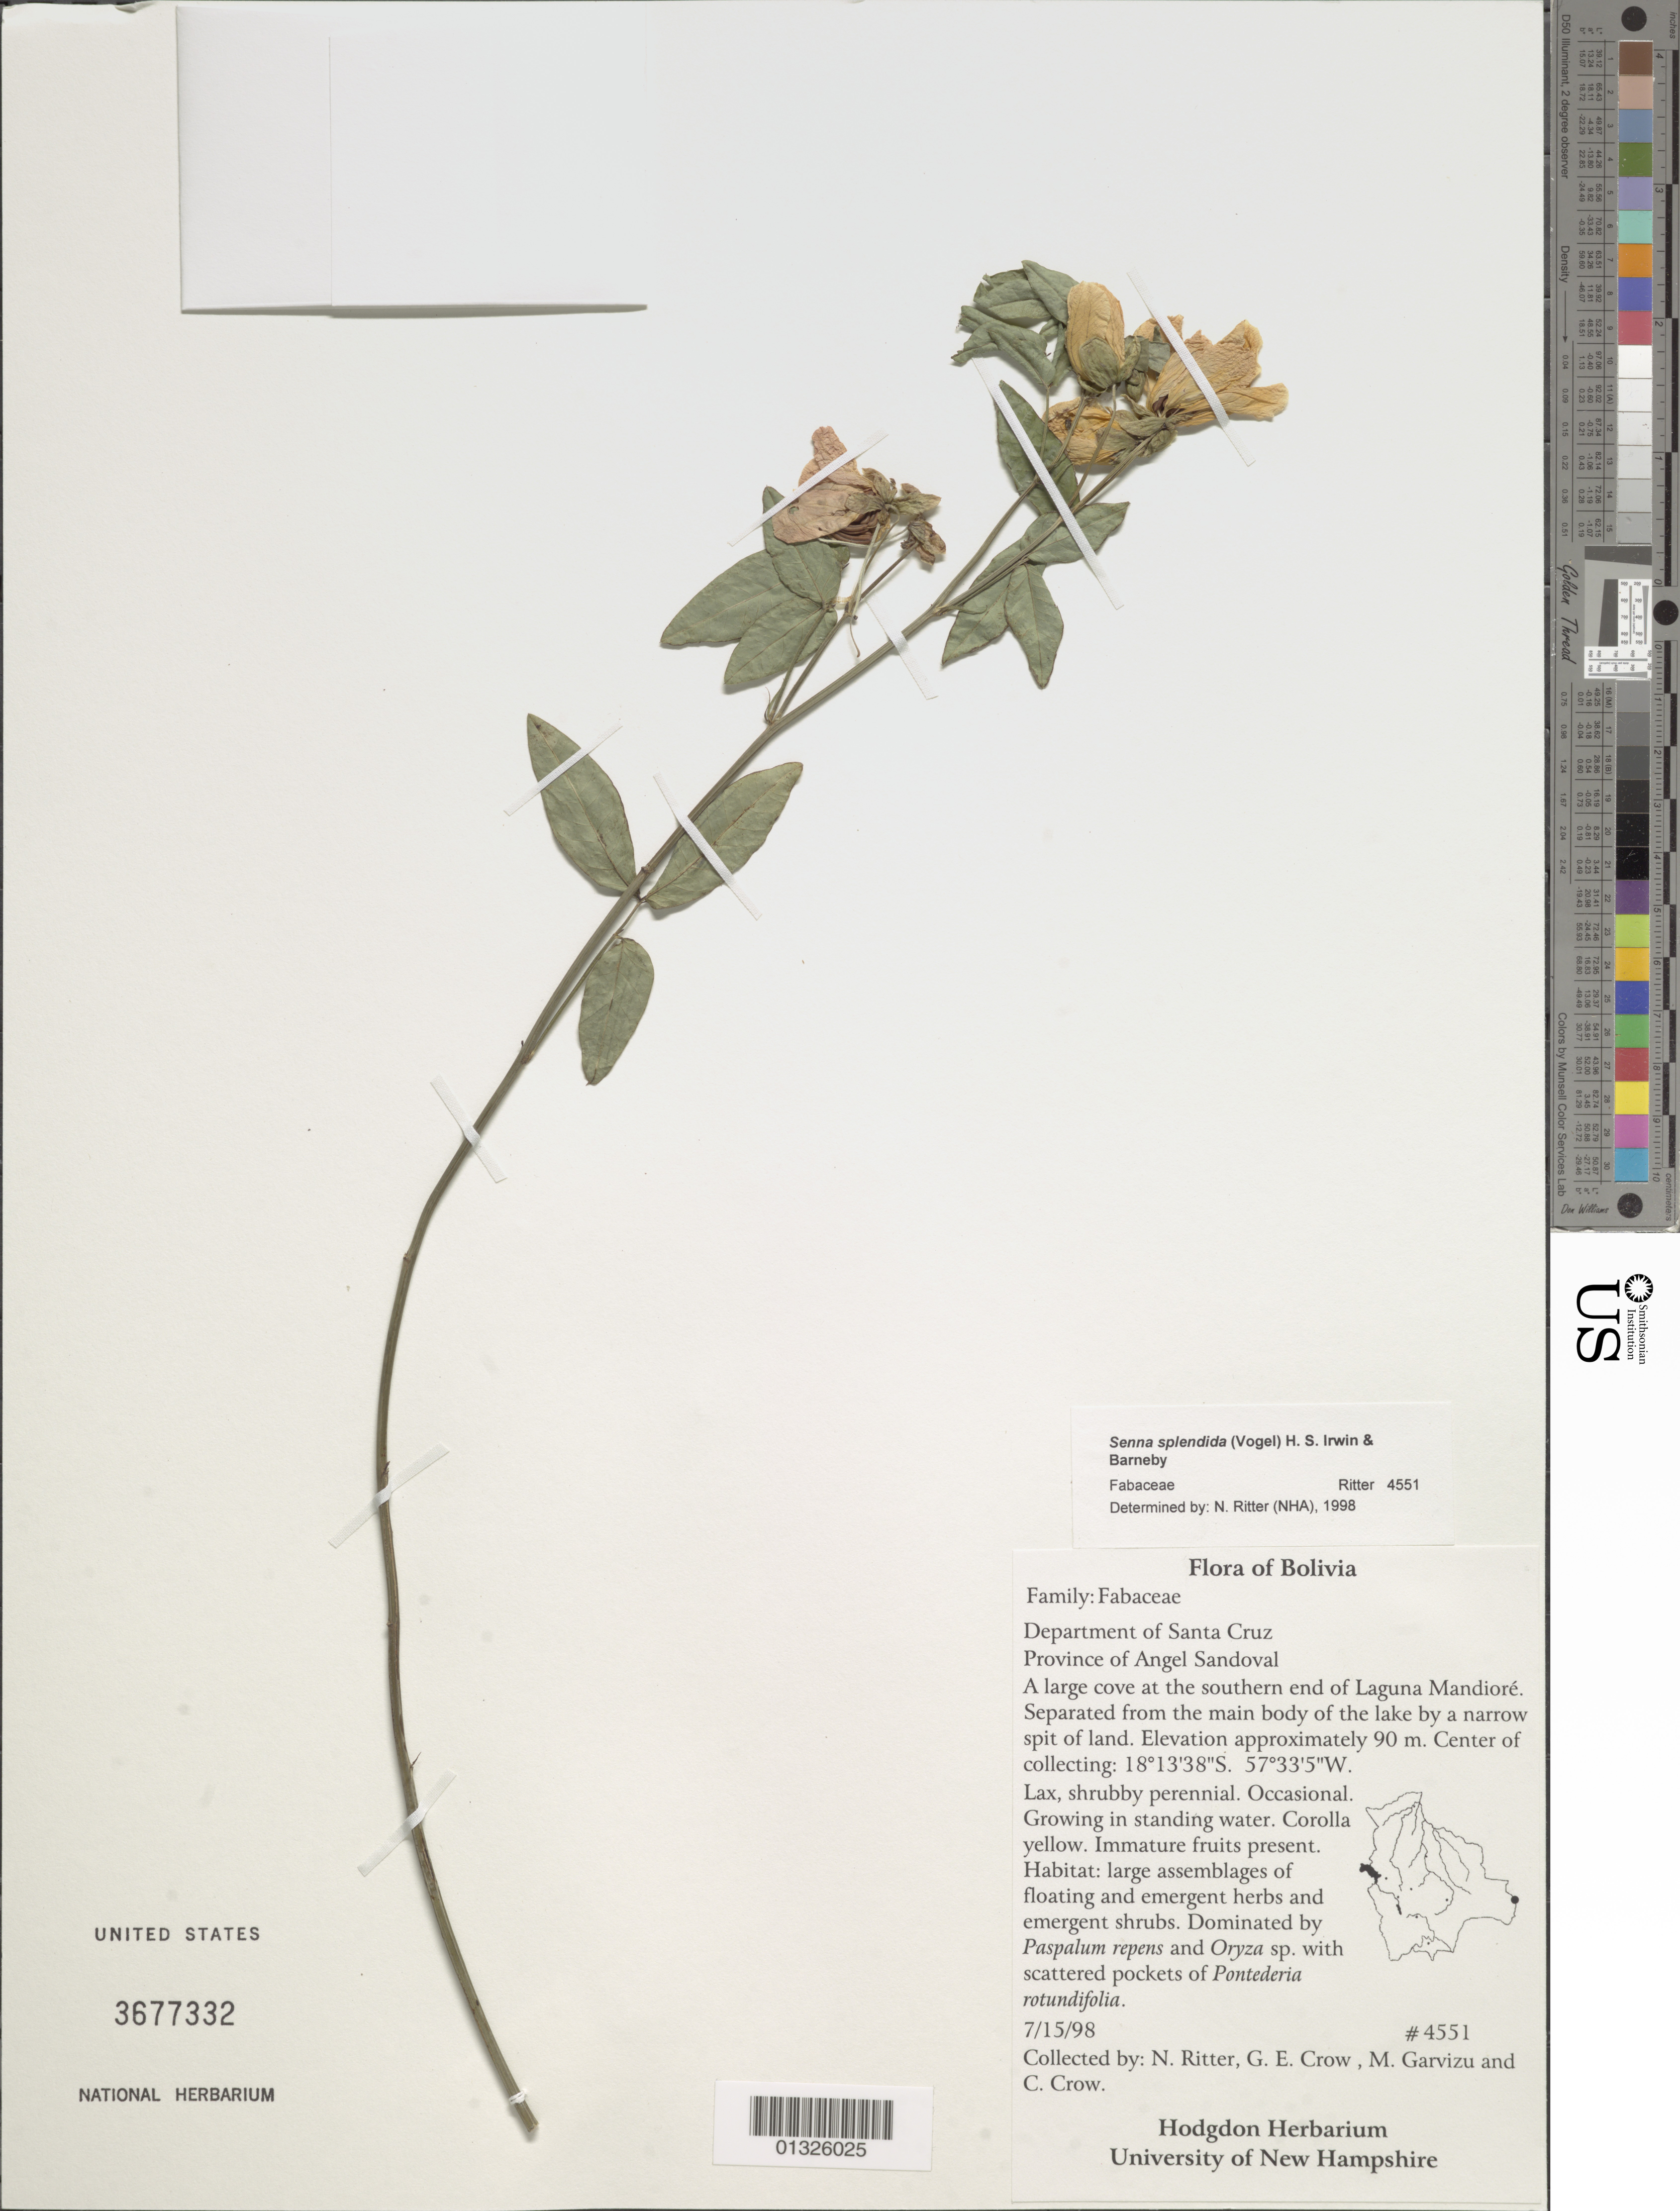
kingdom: Plantae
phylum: Tracheophyta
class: Magnoliopsida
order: Fabales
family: Fabaceae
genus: Senna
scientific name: Senna splendida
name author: (Vogel) H.S. Irwin & Barneby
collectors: N. Ritter, G. E. Crow, M. Garvizu & C. Crow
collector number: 4551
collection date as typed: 7/15/98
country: Bolivia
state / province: Santa Cruz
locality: Province of Angel Sandoval, a large cove at the southern end of Laguna Madiore. Separated from the main body of the lake by a narrow spit of land.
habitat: Growing in standing water.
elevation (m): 90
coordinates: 18 13 38 S, 57 33 5 W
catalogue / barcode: US 3677332